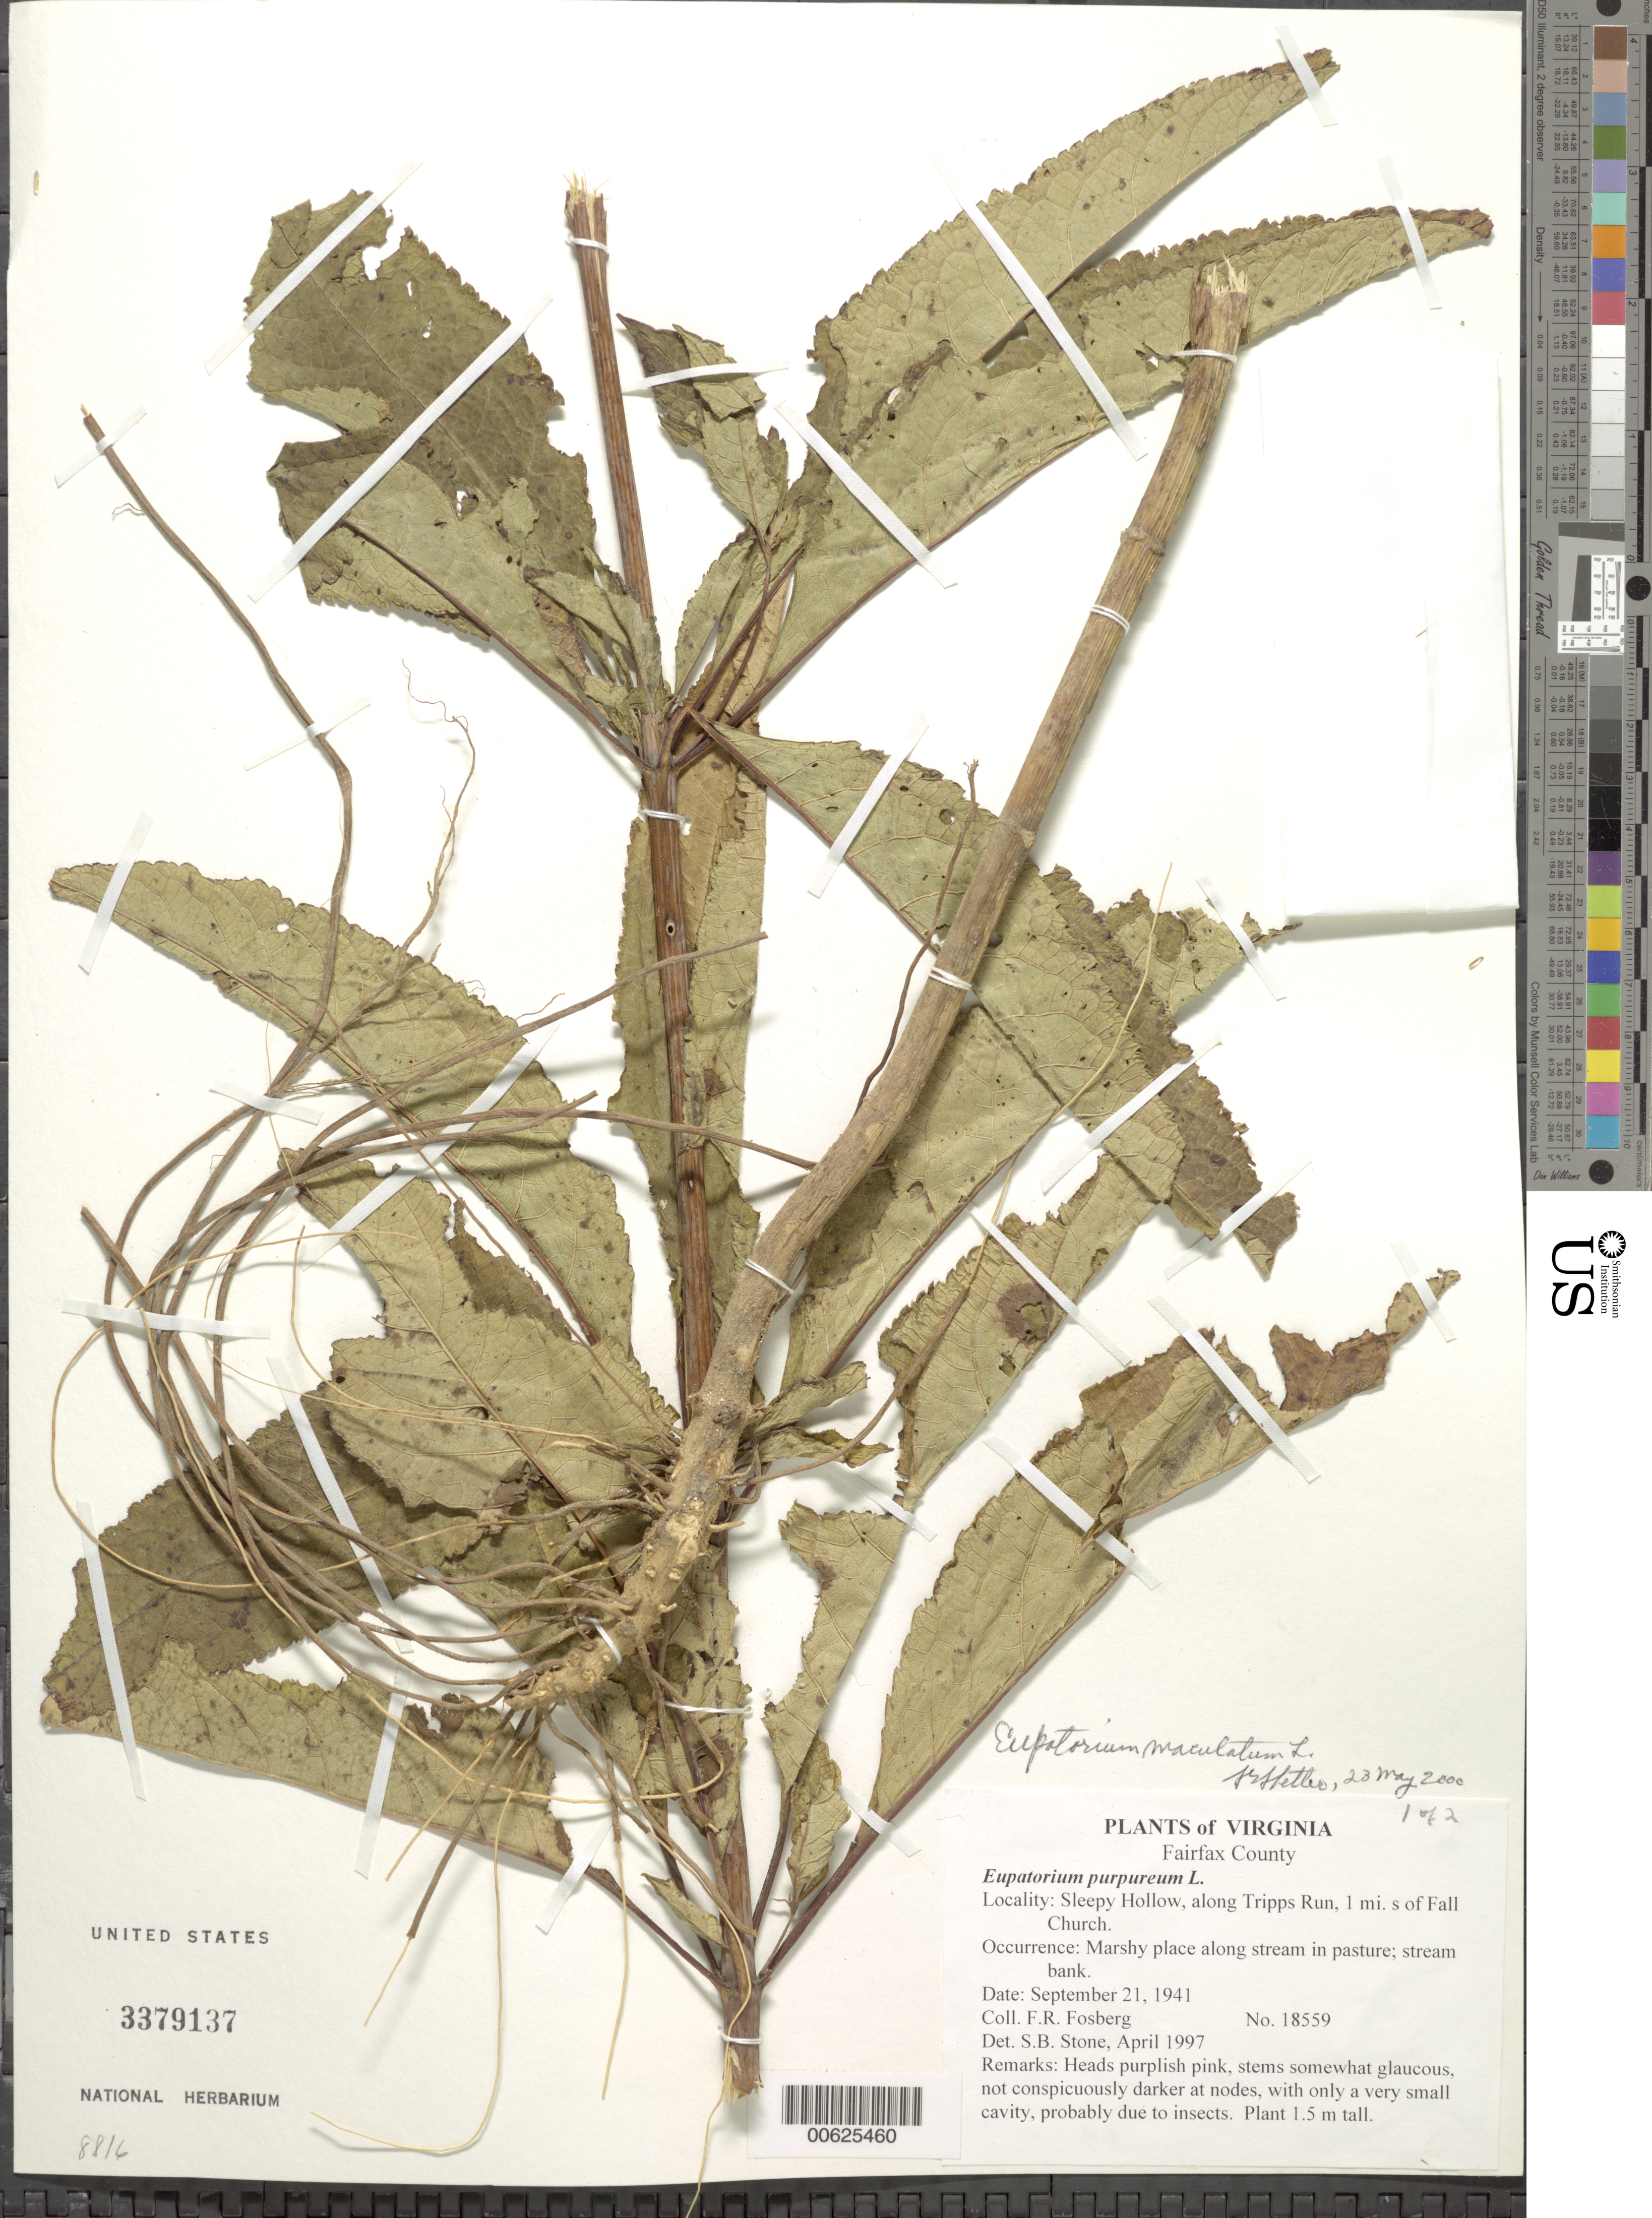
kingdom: Plantae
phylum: Tracheophyta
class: Magnoliopsida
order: Asterales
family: Asteraceae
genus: Eupatorium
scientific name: Eupatorium maculatum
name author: L.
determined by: Shetler, Stanwyn G., (US), NMNH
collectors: F. R. Fosberg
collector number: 18559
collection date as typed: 21 Sep 1941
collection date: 1941-09-21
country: United States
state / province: Virginia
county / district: Fairfax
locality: Sleepy Hollow, along Tripps Run, 1 mi. S of Falls Church.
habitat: Marshy place along stream in pasture; stream bank.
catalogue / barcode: US 3379137